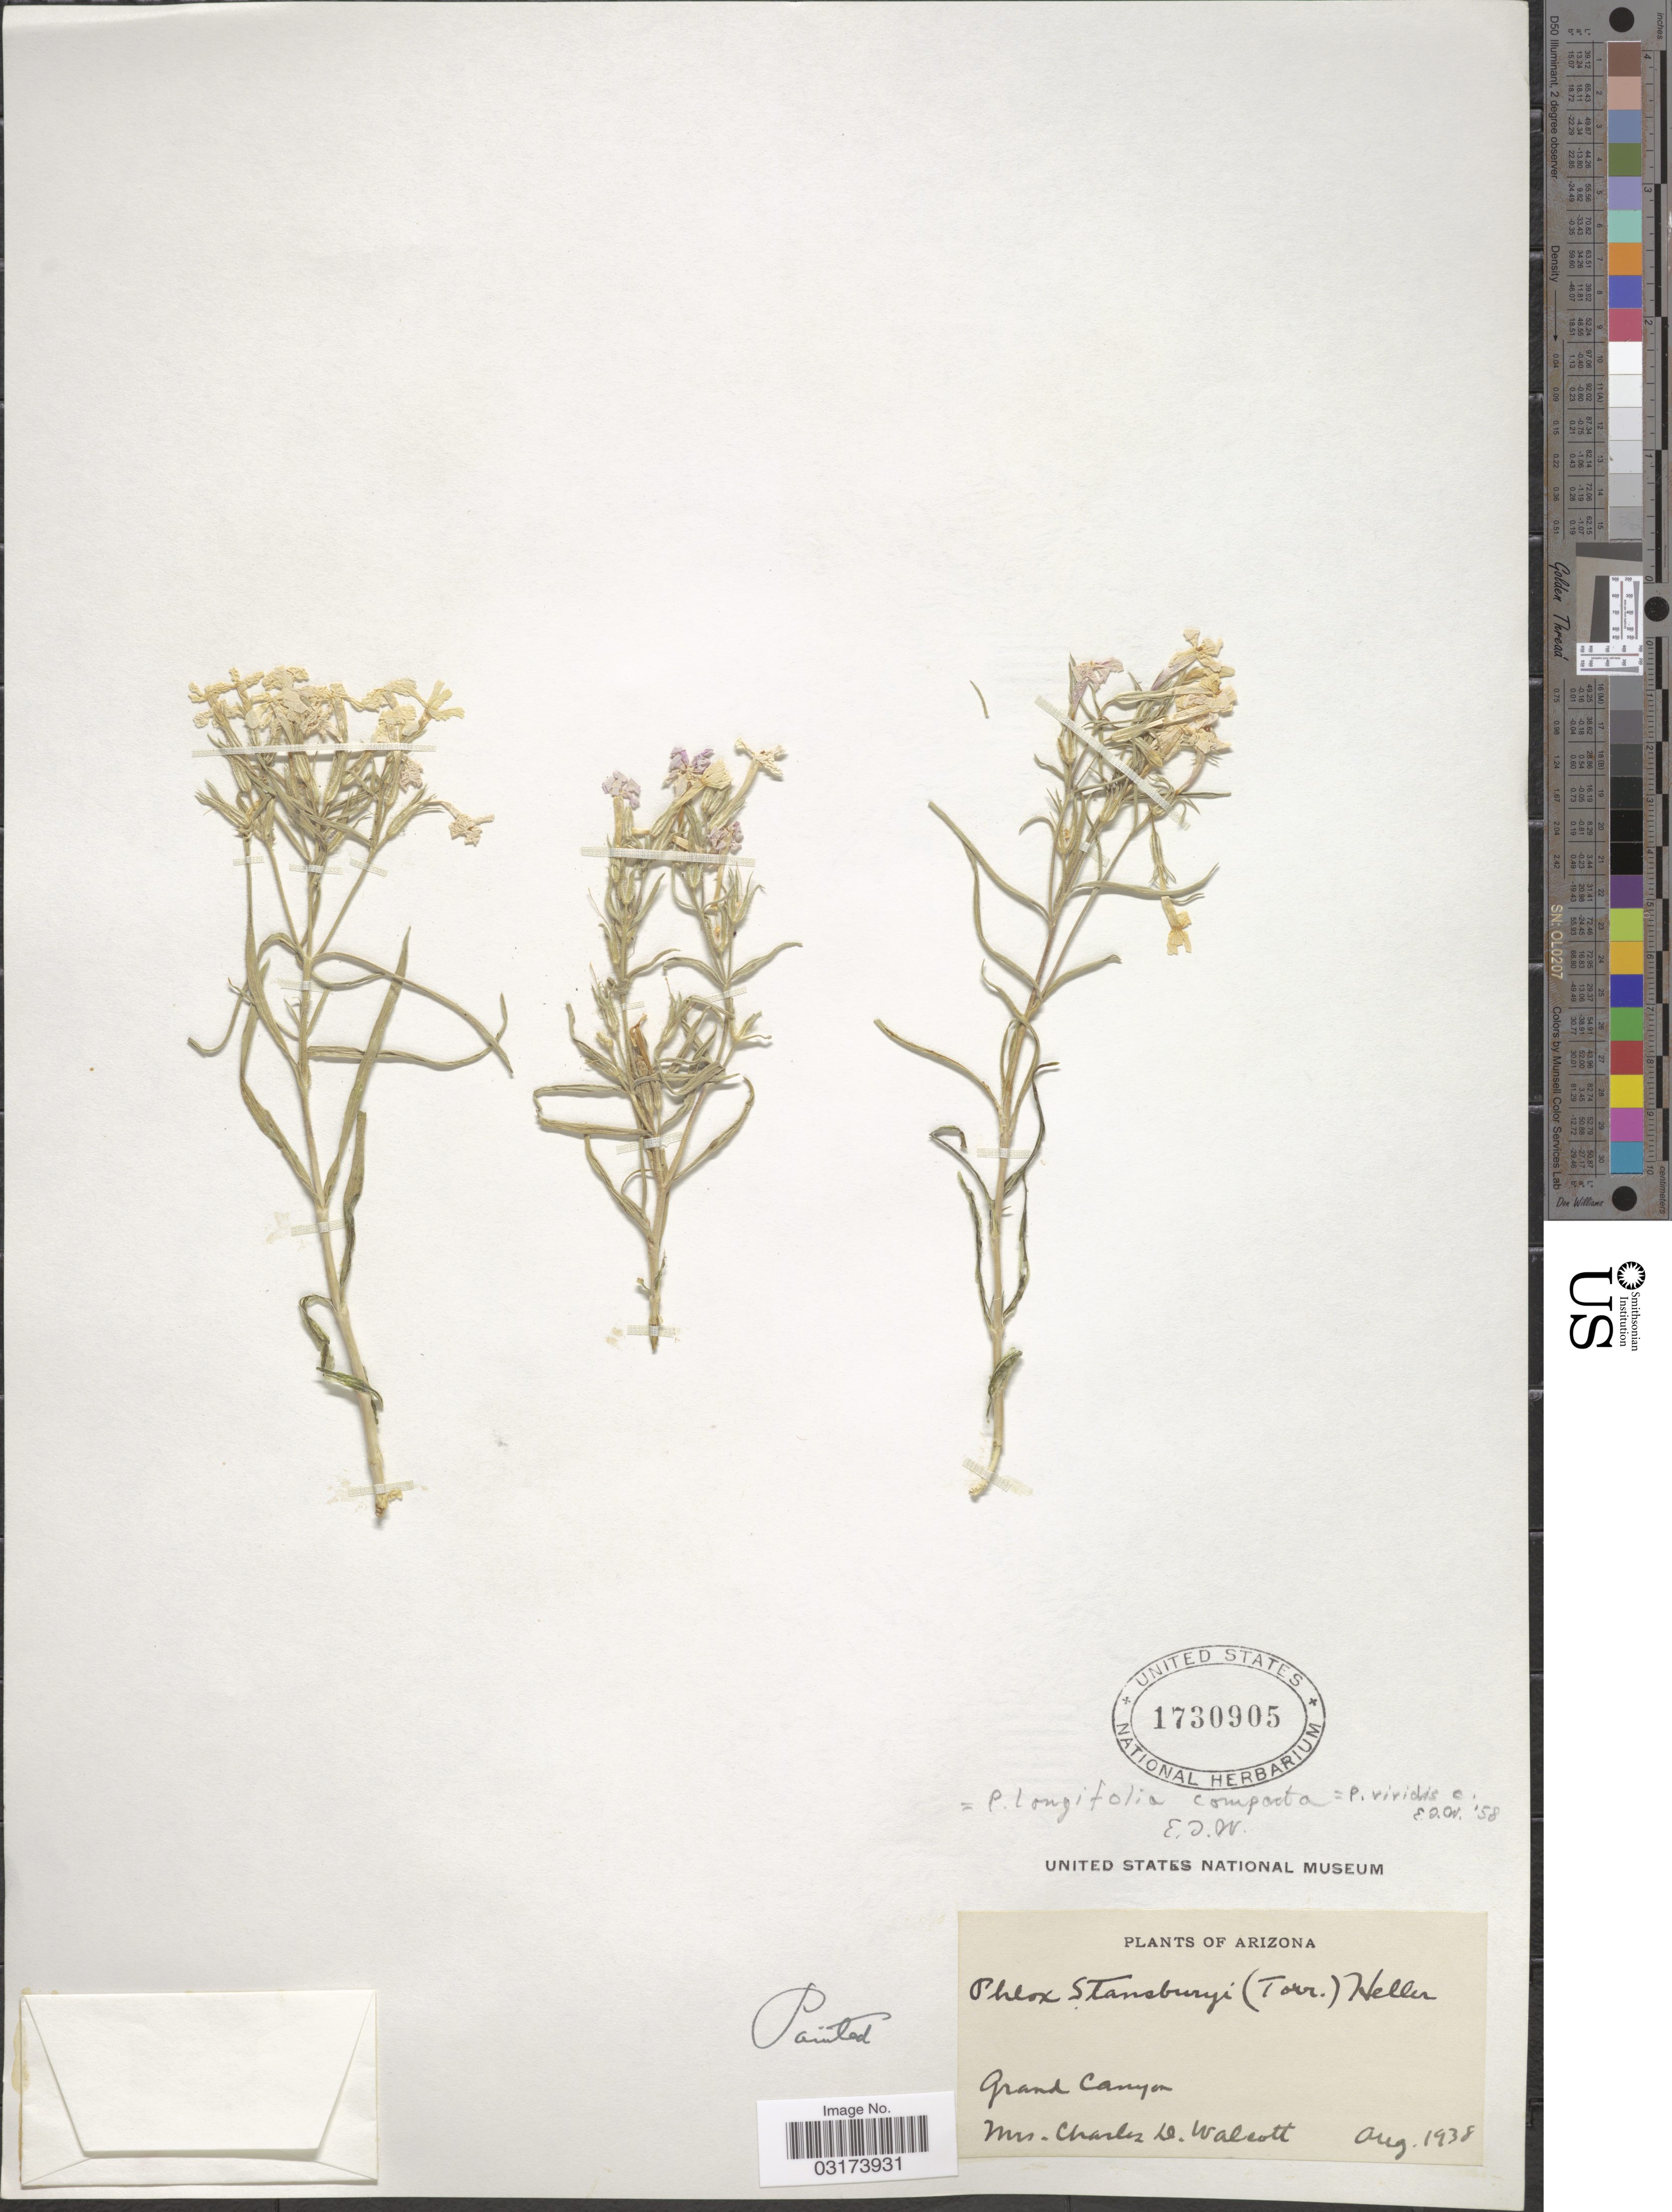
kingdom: Plantae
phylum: Tracheophyta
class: Magnoliopsida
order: Ericales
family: Polemoniaceae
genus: Phlox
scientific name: Phlox longifolia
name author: Nutt.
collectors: C. Walcott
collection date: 1938-08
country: United States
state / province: Arizona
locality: Grand Canyon.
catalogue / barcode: US 1730905